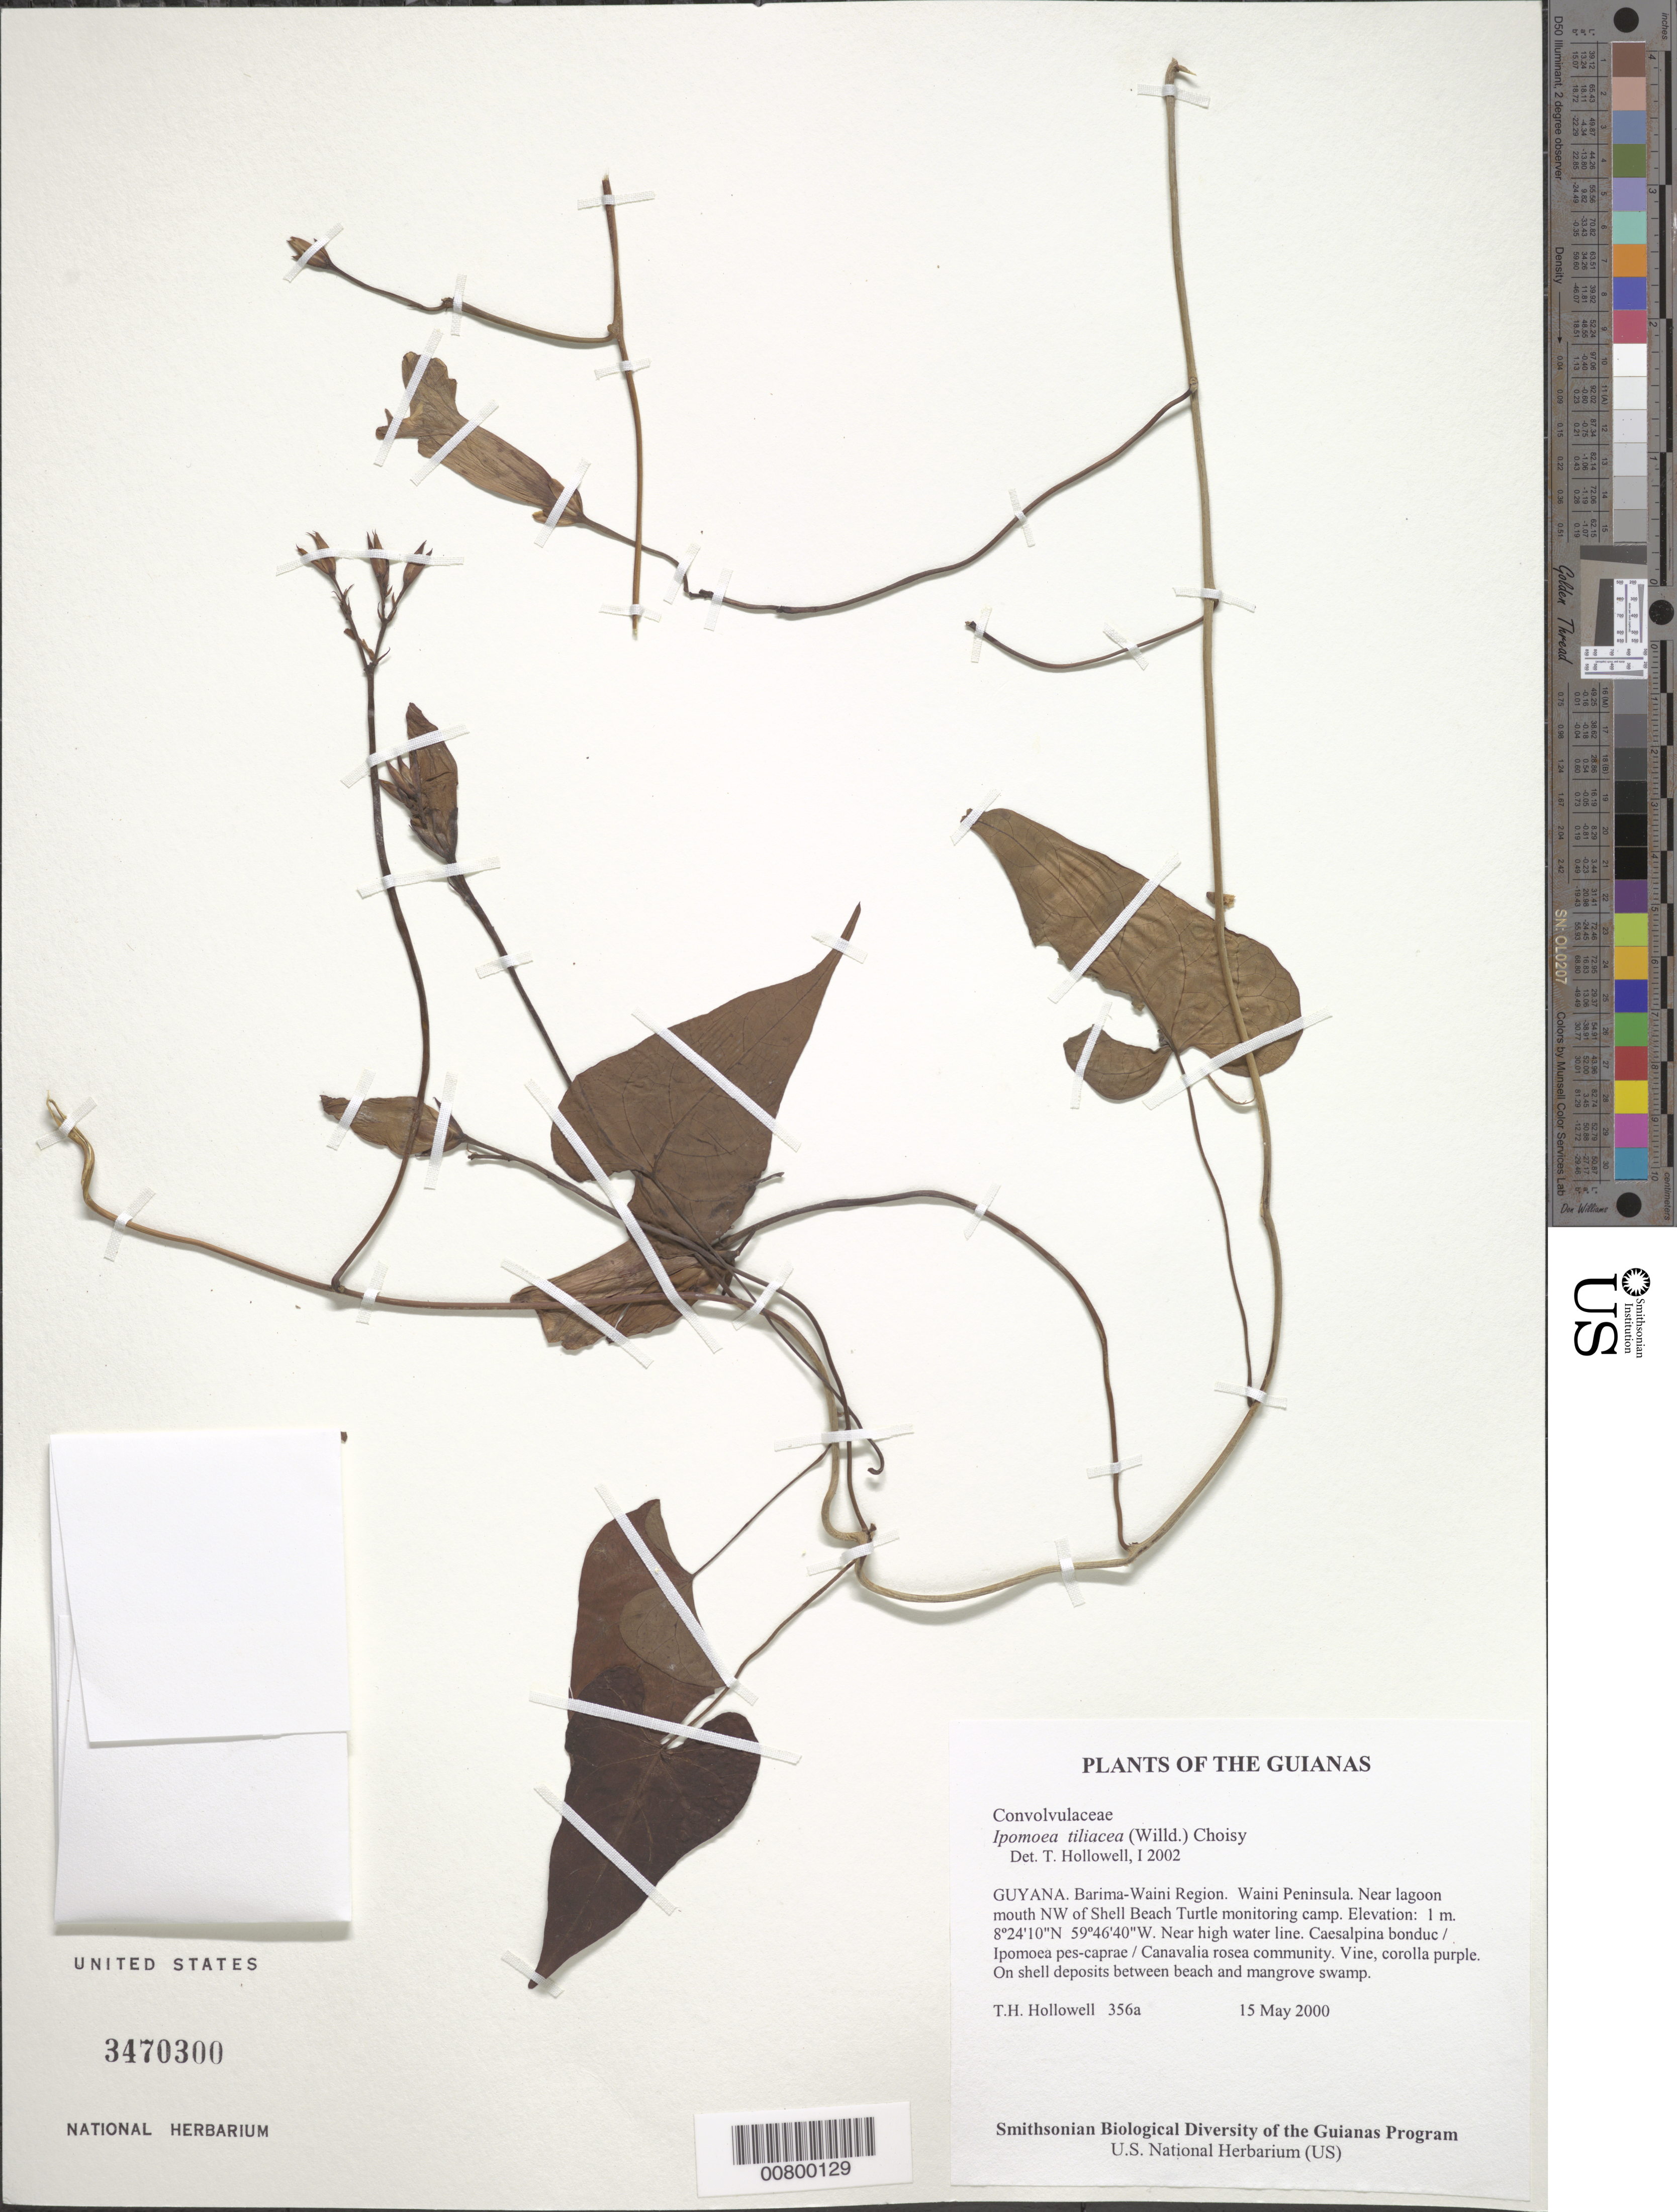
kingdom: Plantae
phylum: Tracheophyta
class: Magnoliopsida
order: Solanales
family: Convolvulaceae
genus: Ipomoea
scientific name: Ipomoea tiliacea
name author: (Willd.) Choisy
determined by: Hollowell, T. H., (BOT), Smithsonian Institution - National Museum of Natural History (UNITED STATES)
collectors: T. Hollowell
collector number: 356 a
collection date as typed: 15 May 2000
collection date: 2000-05-15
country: Guyana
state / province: Barima-Waini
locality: Waini Peninsula. Near lagoon mouth NW of Shell Beach Turtle monitoring camp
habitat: Near high water line. Caesalpina bonduc / Ipomoea pes-caprae / Canavalia rosea community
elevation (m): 1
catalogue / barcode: US 3470300